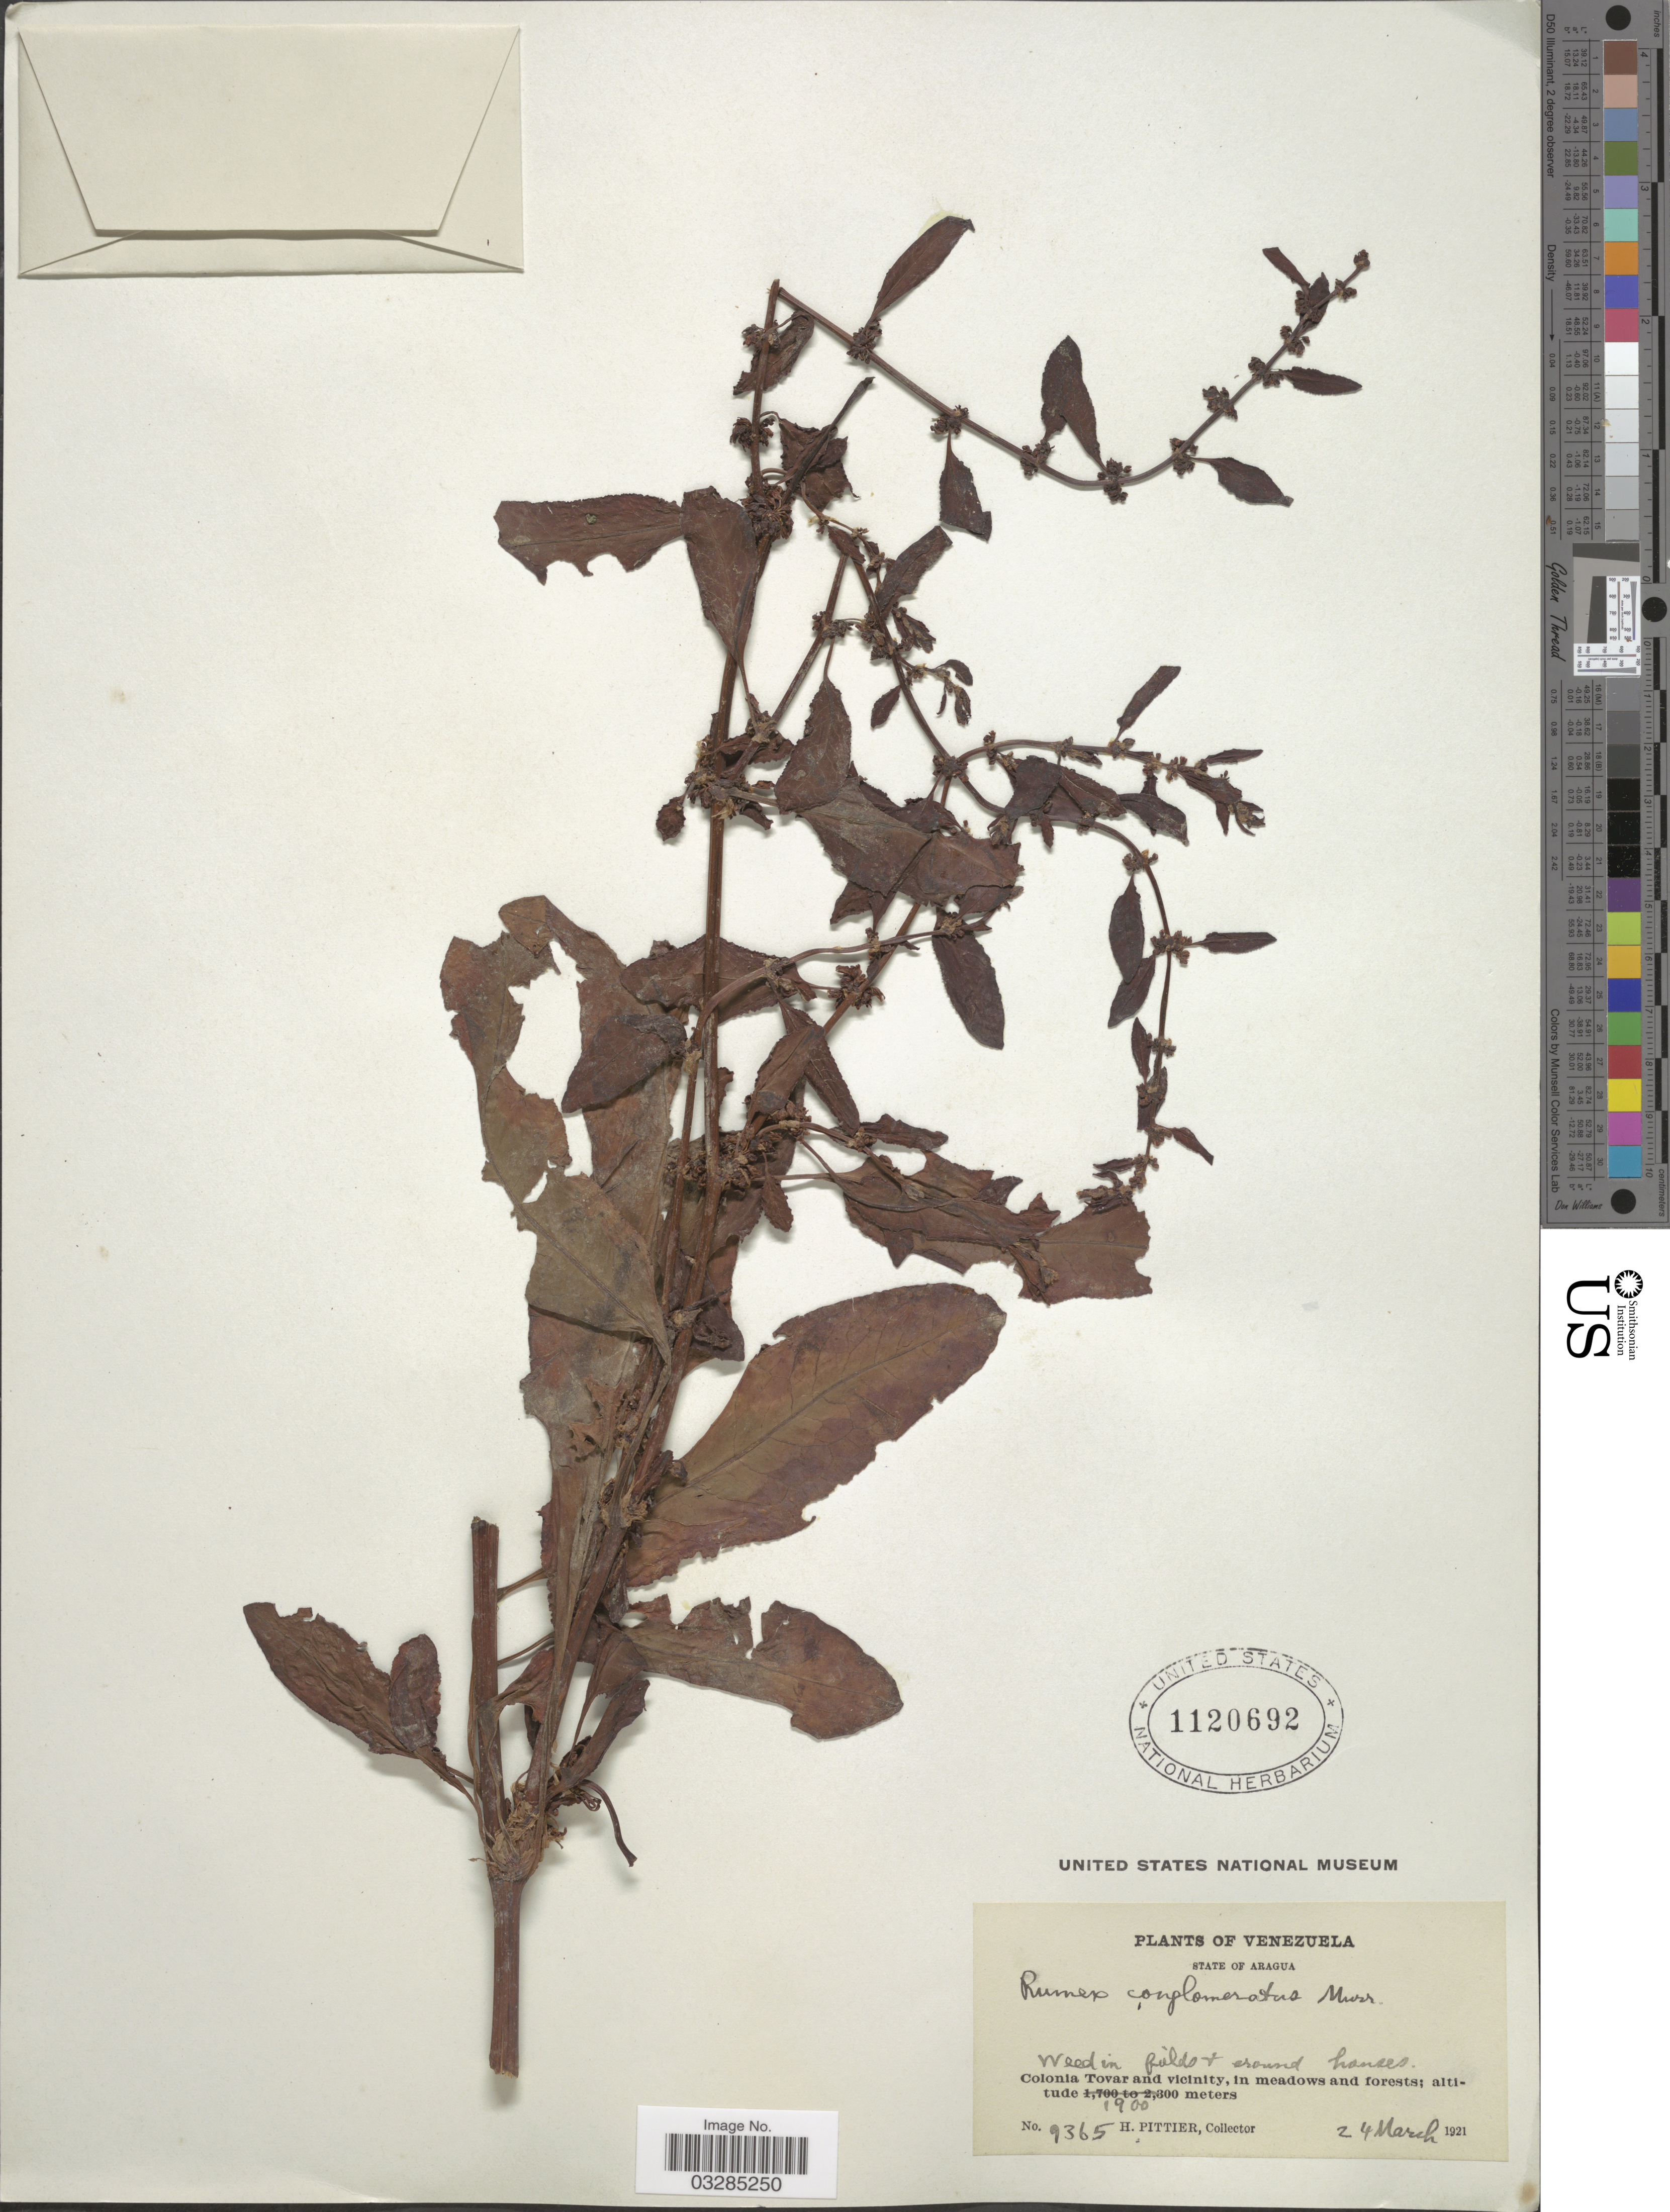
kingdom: Plantae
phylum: Tracheophyta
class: Magnoliopsida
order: Caryophyllales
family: Polygonaceae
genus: Rumex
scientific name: Rumex conglomeratus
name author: Murray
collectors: H. F. Pittier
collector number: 9365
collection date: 1921-03-24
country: Venezuela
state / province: Aragua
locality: Colonia Tovar and vicinity, in meadows and forests.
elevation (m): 1900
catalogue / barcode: US 1120692